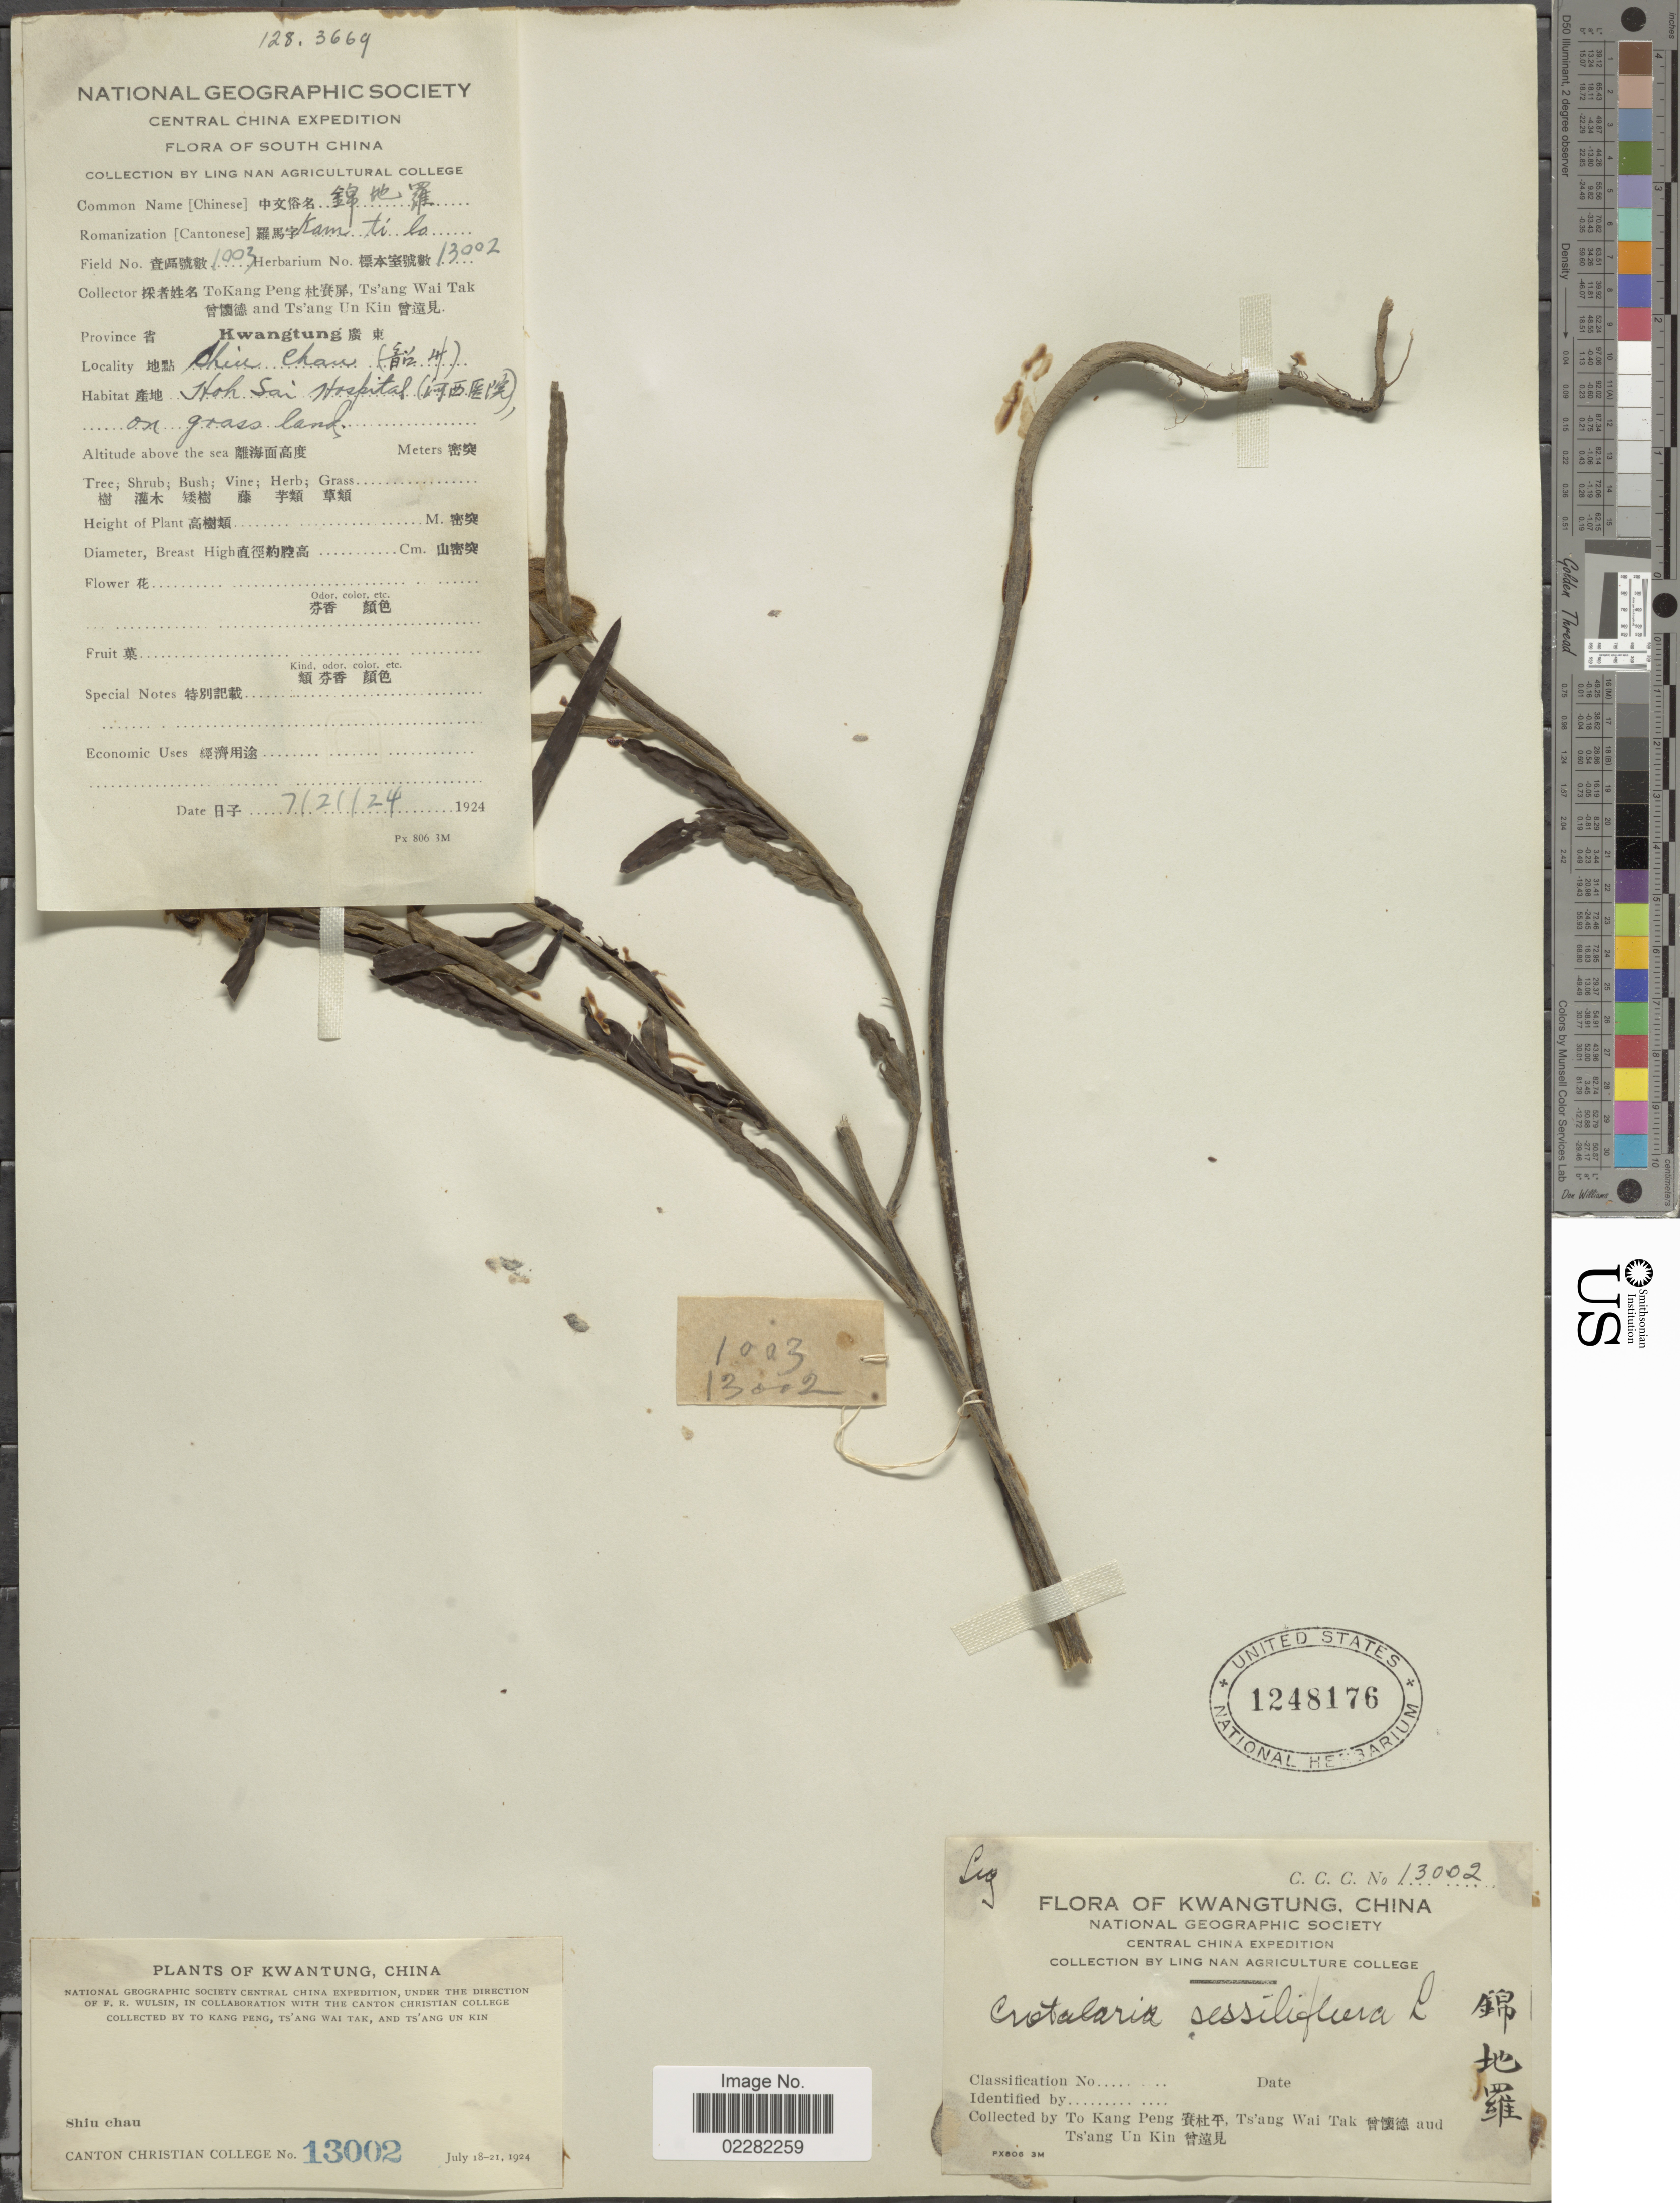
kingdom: Plantae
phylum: Tracheophyta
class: Magnoliopsida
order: Fabales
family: Fabaceae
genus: Crotalaria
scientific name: Crotalaria sessilifolia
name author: L.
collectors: T. K. Peng, W. T. Tsang & U. K. Tsang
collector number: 1003/13002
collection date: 1924-07-21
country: China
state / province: Guangdong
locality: Province Kwangtung, Shin Chan Hoh Sai Hospital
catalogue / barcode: US 1248176